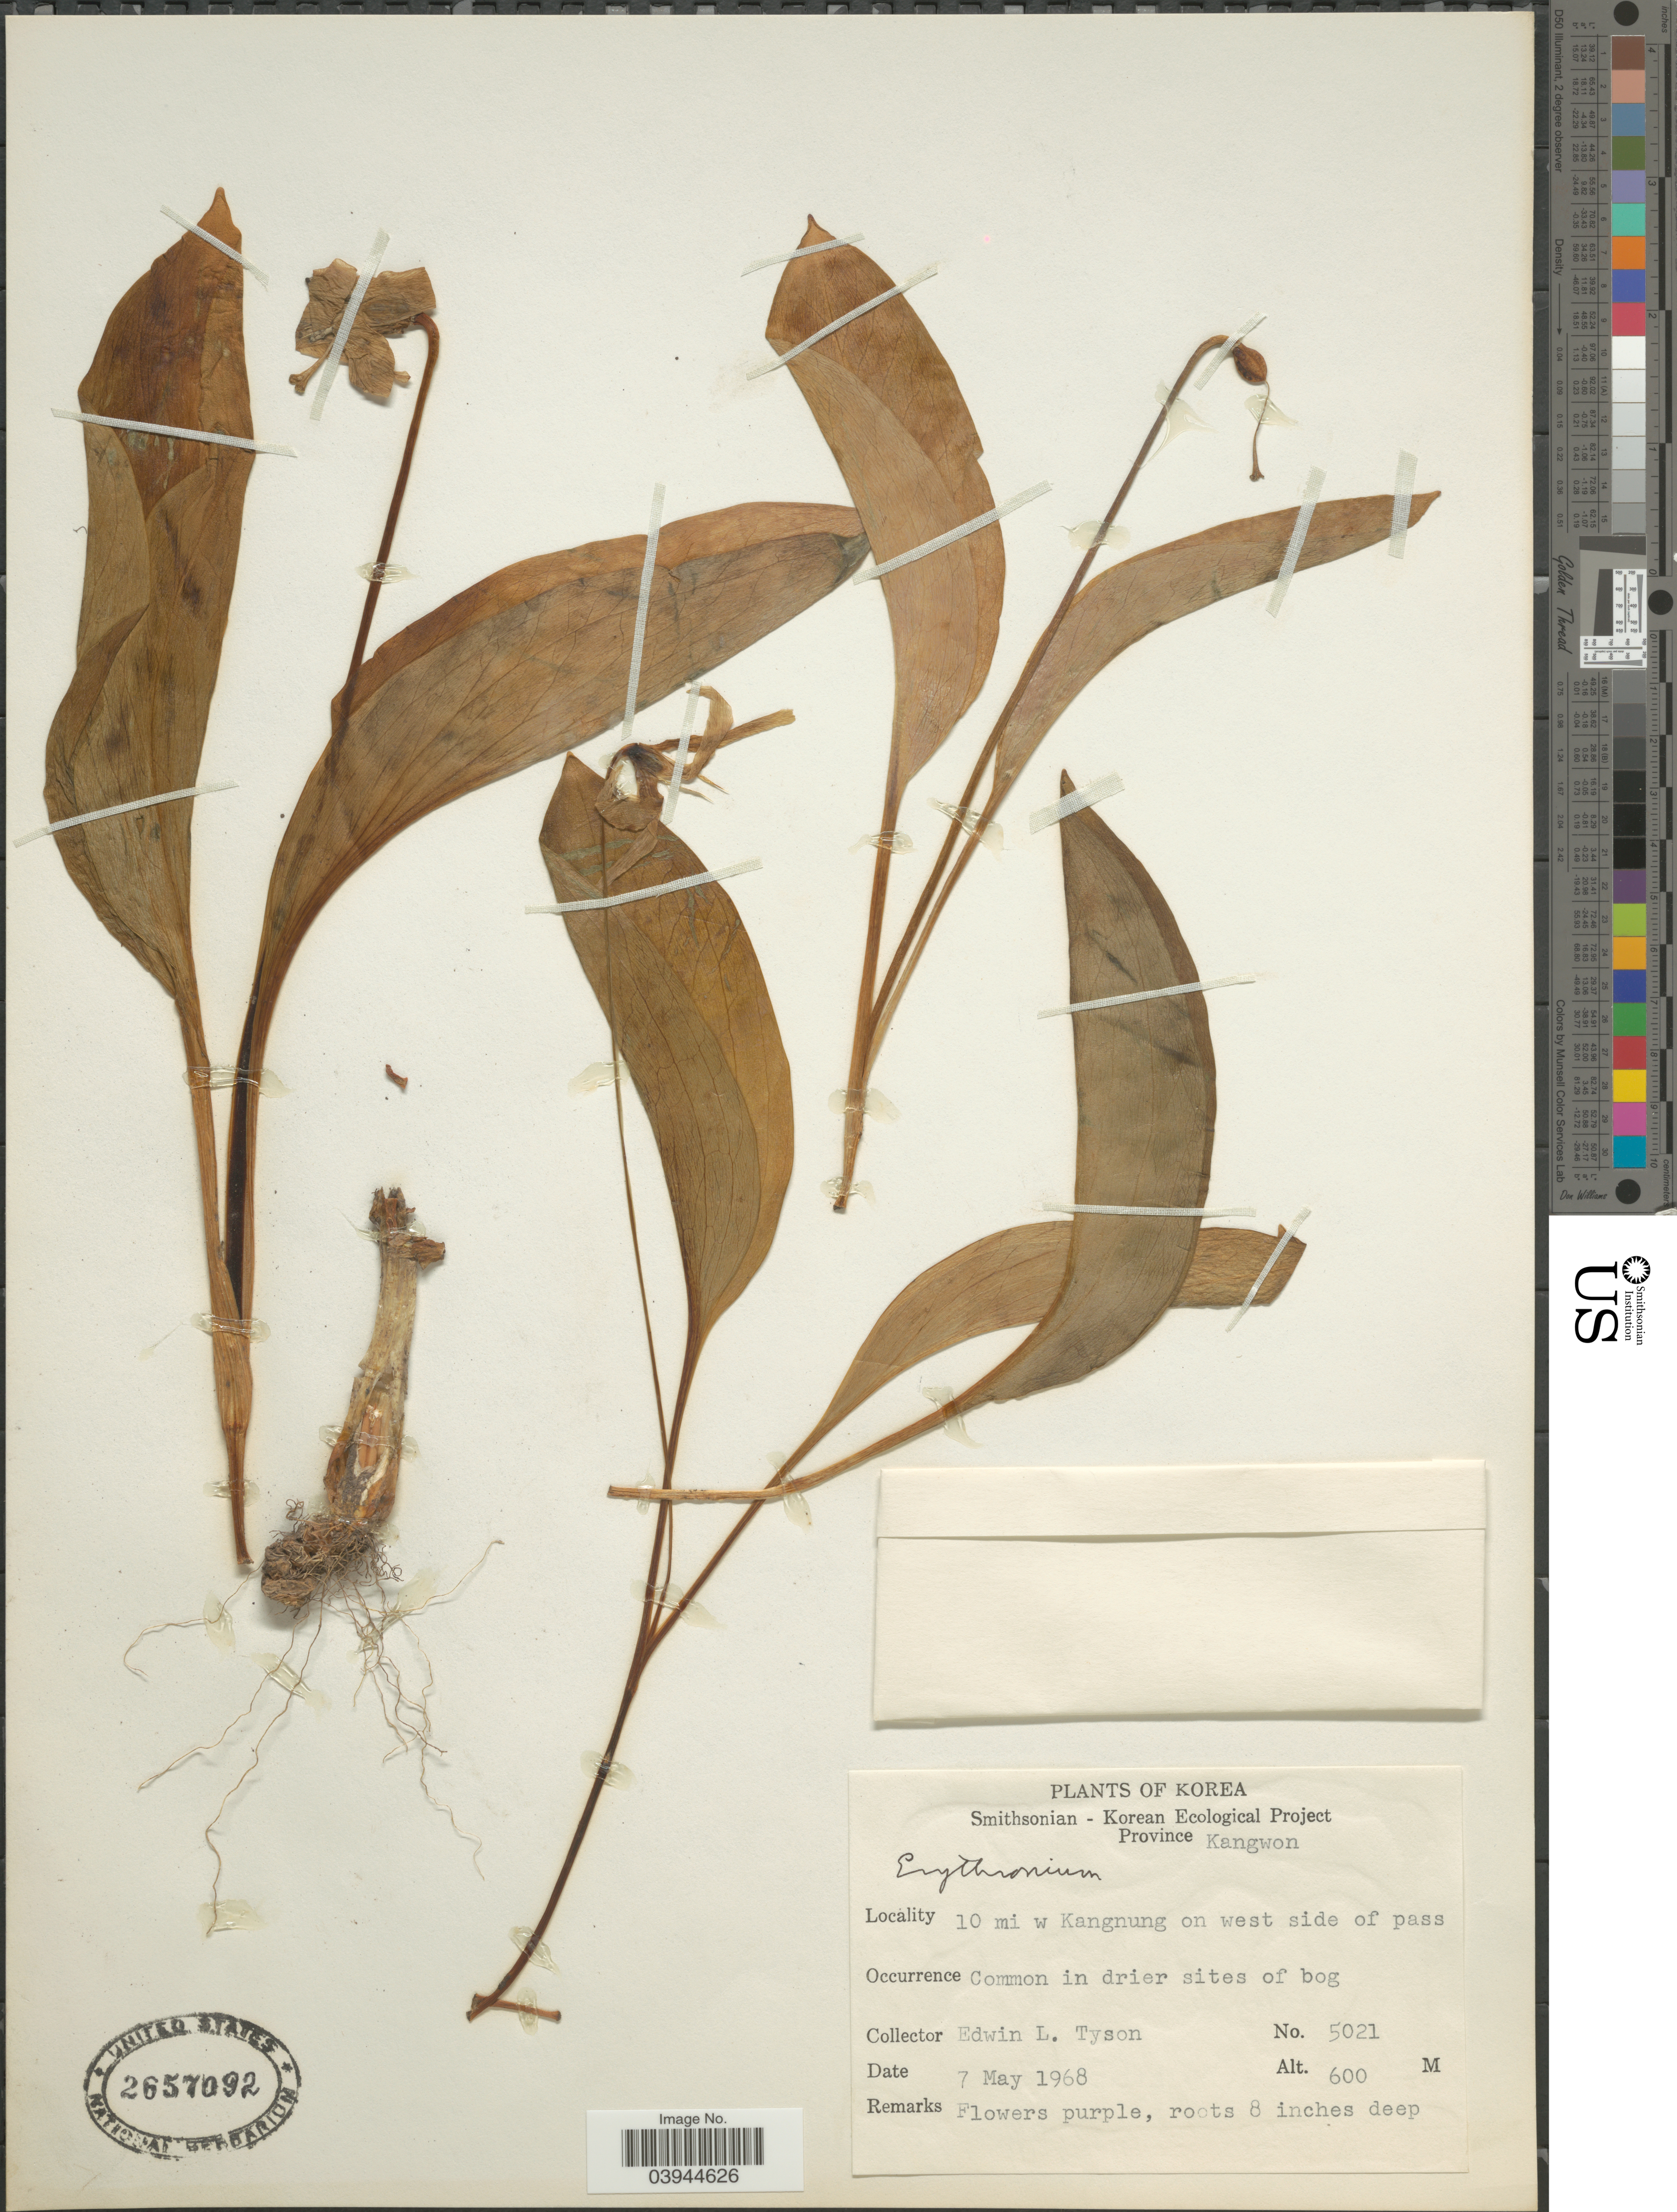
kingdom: Plantae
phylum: Tracheophyta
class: Liliopsida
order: Liliales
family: Liliaceae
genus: Erythronium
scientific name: Erythronium sp.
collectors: E. L. Tyson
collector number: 5021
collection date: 1968-05-07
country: North Korea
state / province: Kangwon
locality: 10 mi w Kangnung on west side of pass.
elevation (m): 600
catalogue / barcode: US 2657092